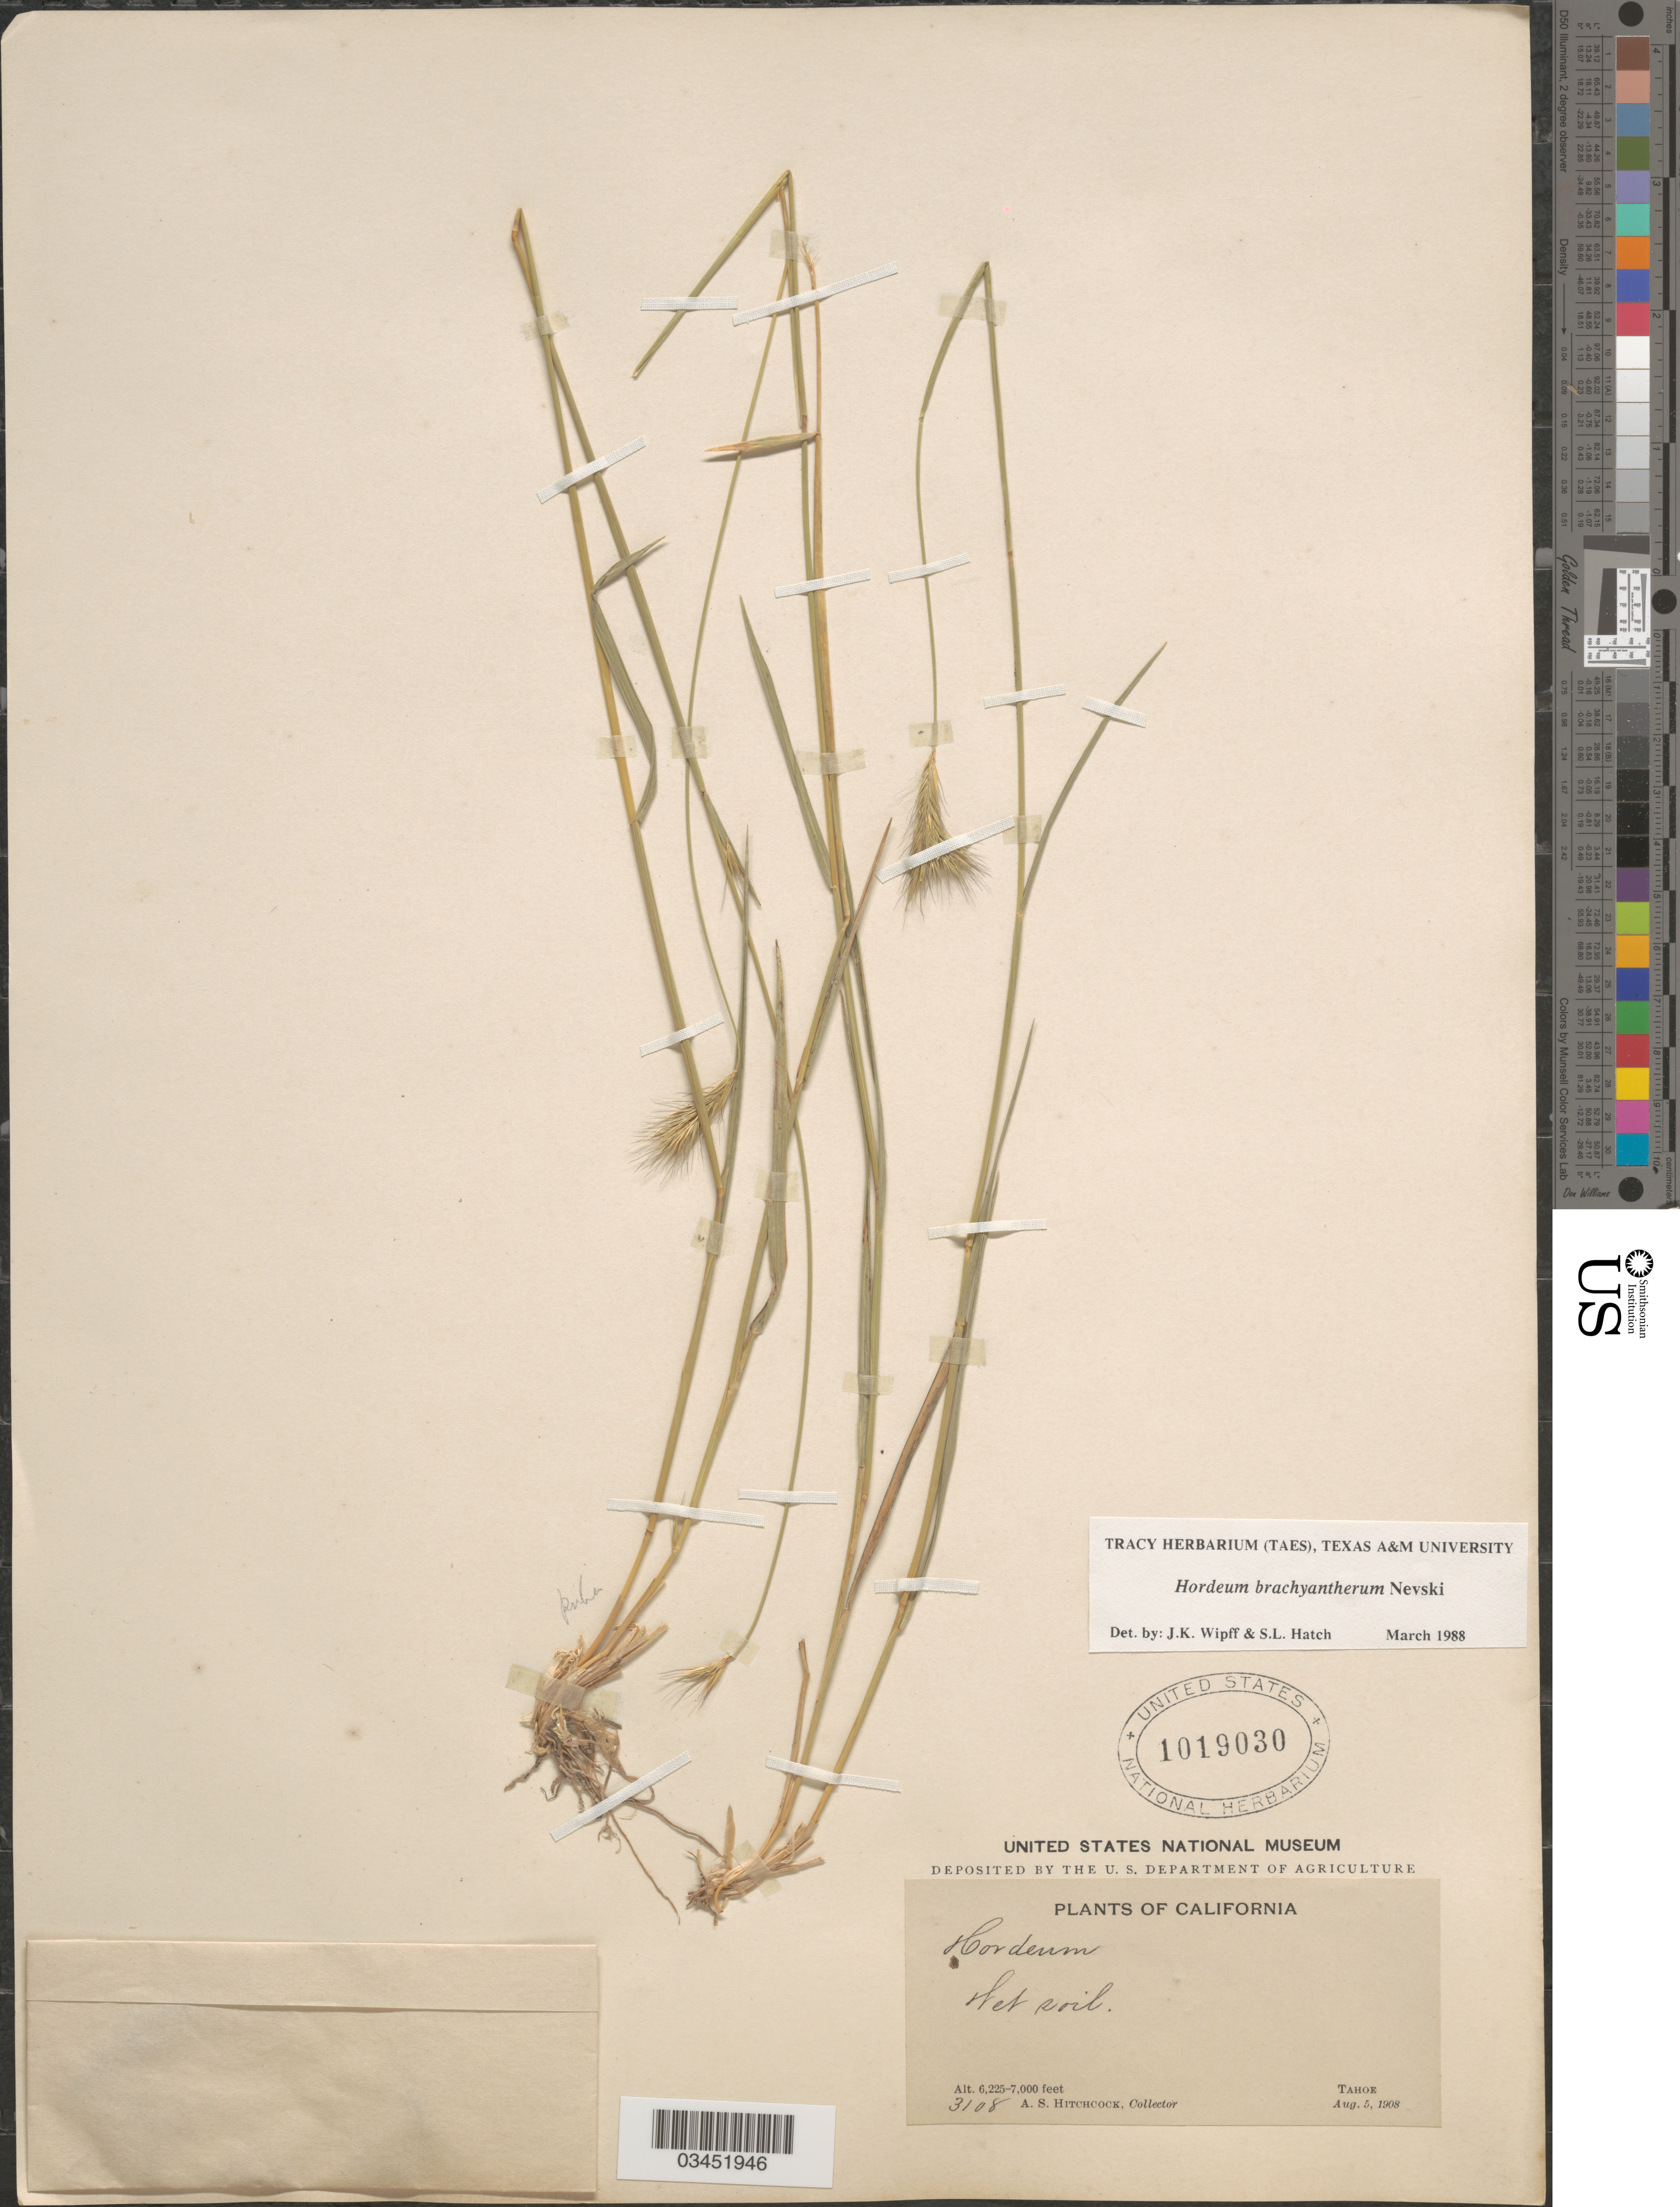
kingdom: Plantae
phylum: Tracheophyta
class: Liliopsida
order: Poales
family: Poaceae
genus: Hordeum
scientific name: Hordeum brachyantherum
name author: Nevski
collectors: A. S. Hitchcock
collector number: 3108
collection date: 1908-08-05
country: United States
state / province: California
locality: Tahoe.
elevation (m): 1897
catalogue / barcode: US 1019030